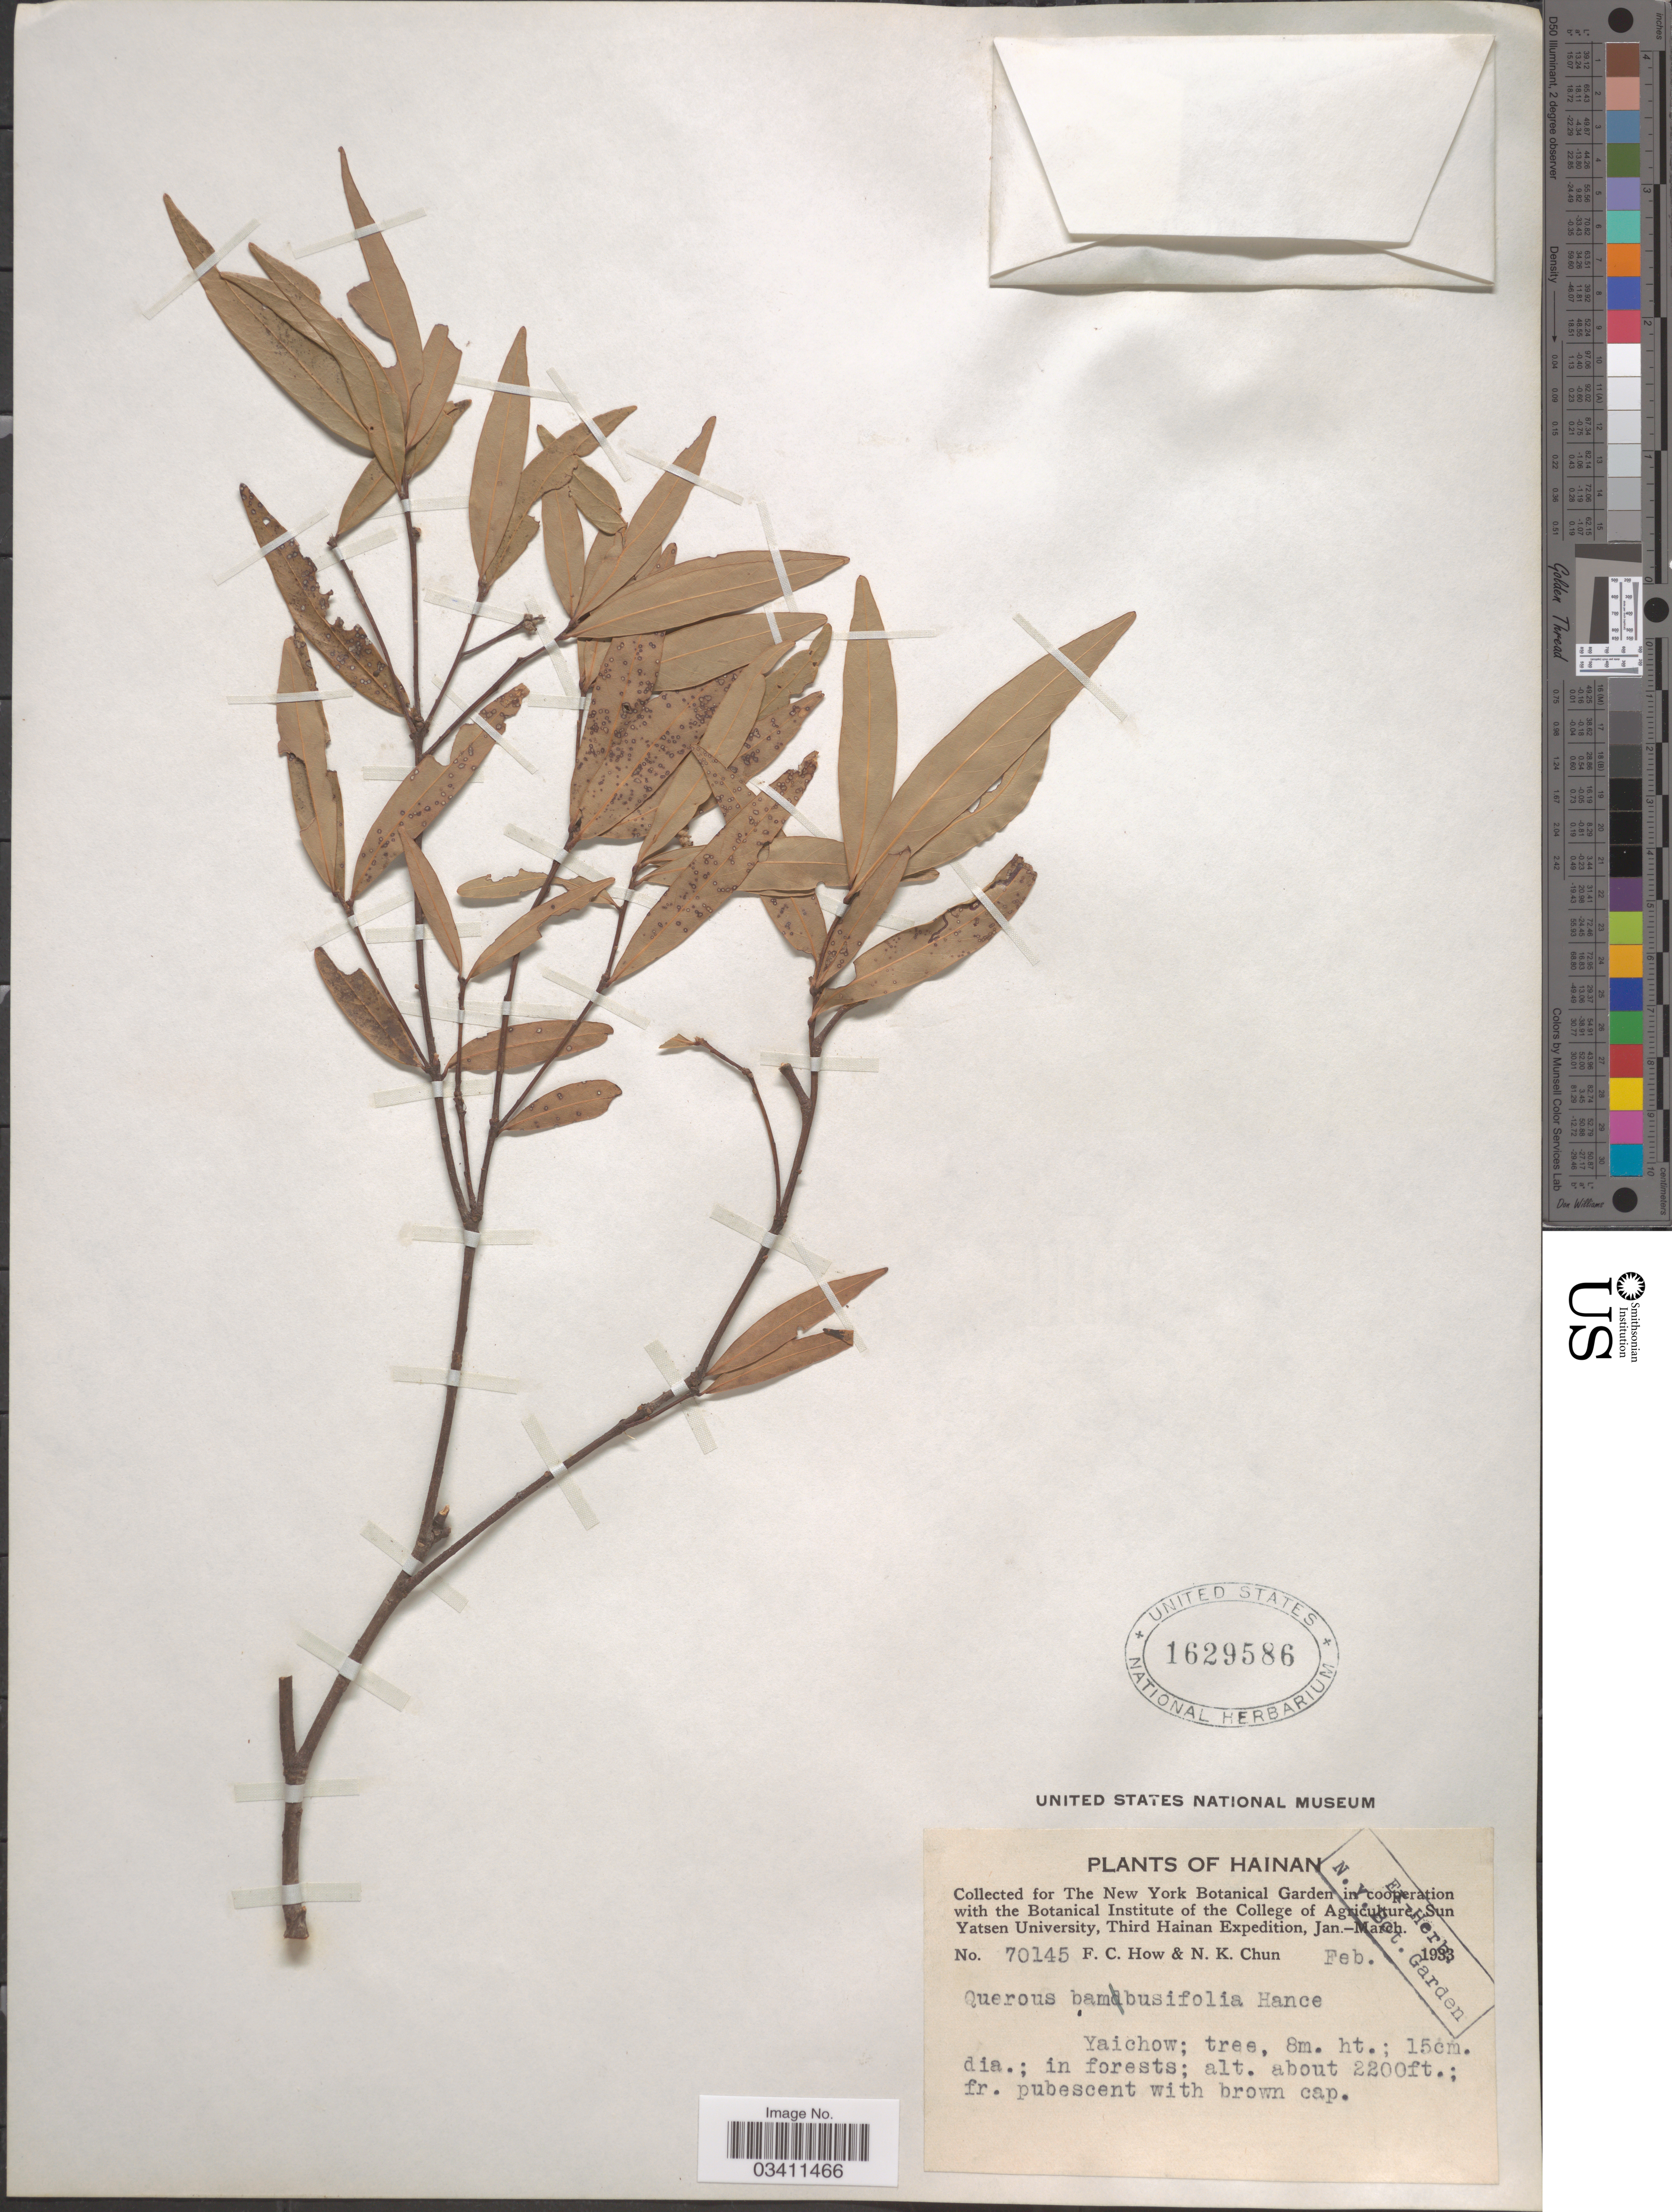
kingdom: Plantae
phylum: Tracheophyta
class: Magnoliopsida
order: Fagales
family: Fagaceae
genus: Quercus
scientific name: Quercus bambusaefolia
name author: Hance in Seem.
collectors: F. C. How & N. K. Chun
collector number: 70145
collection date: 1933-02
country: China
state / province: Hainan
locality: Yaichow.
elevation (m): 671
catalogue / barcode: US 1629586